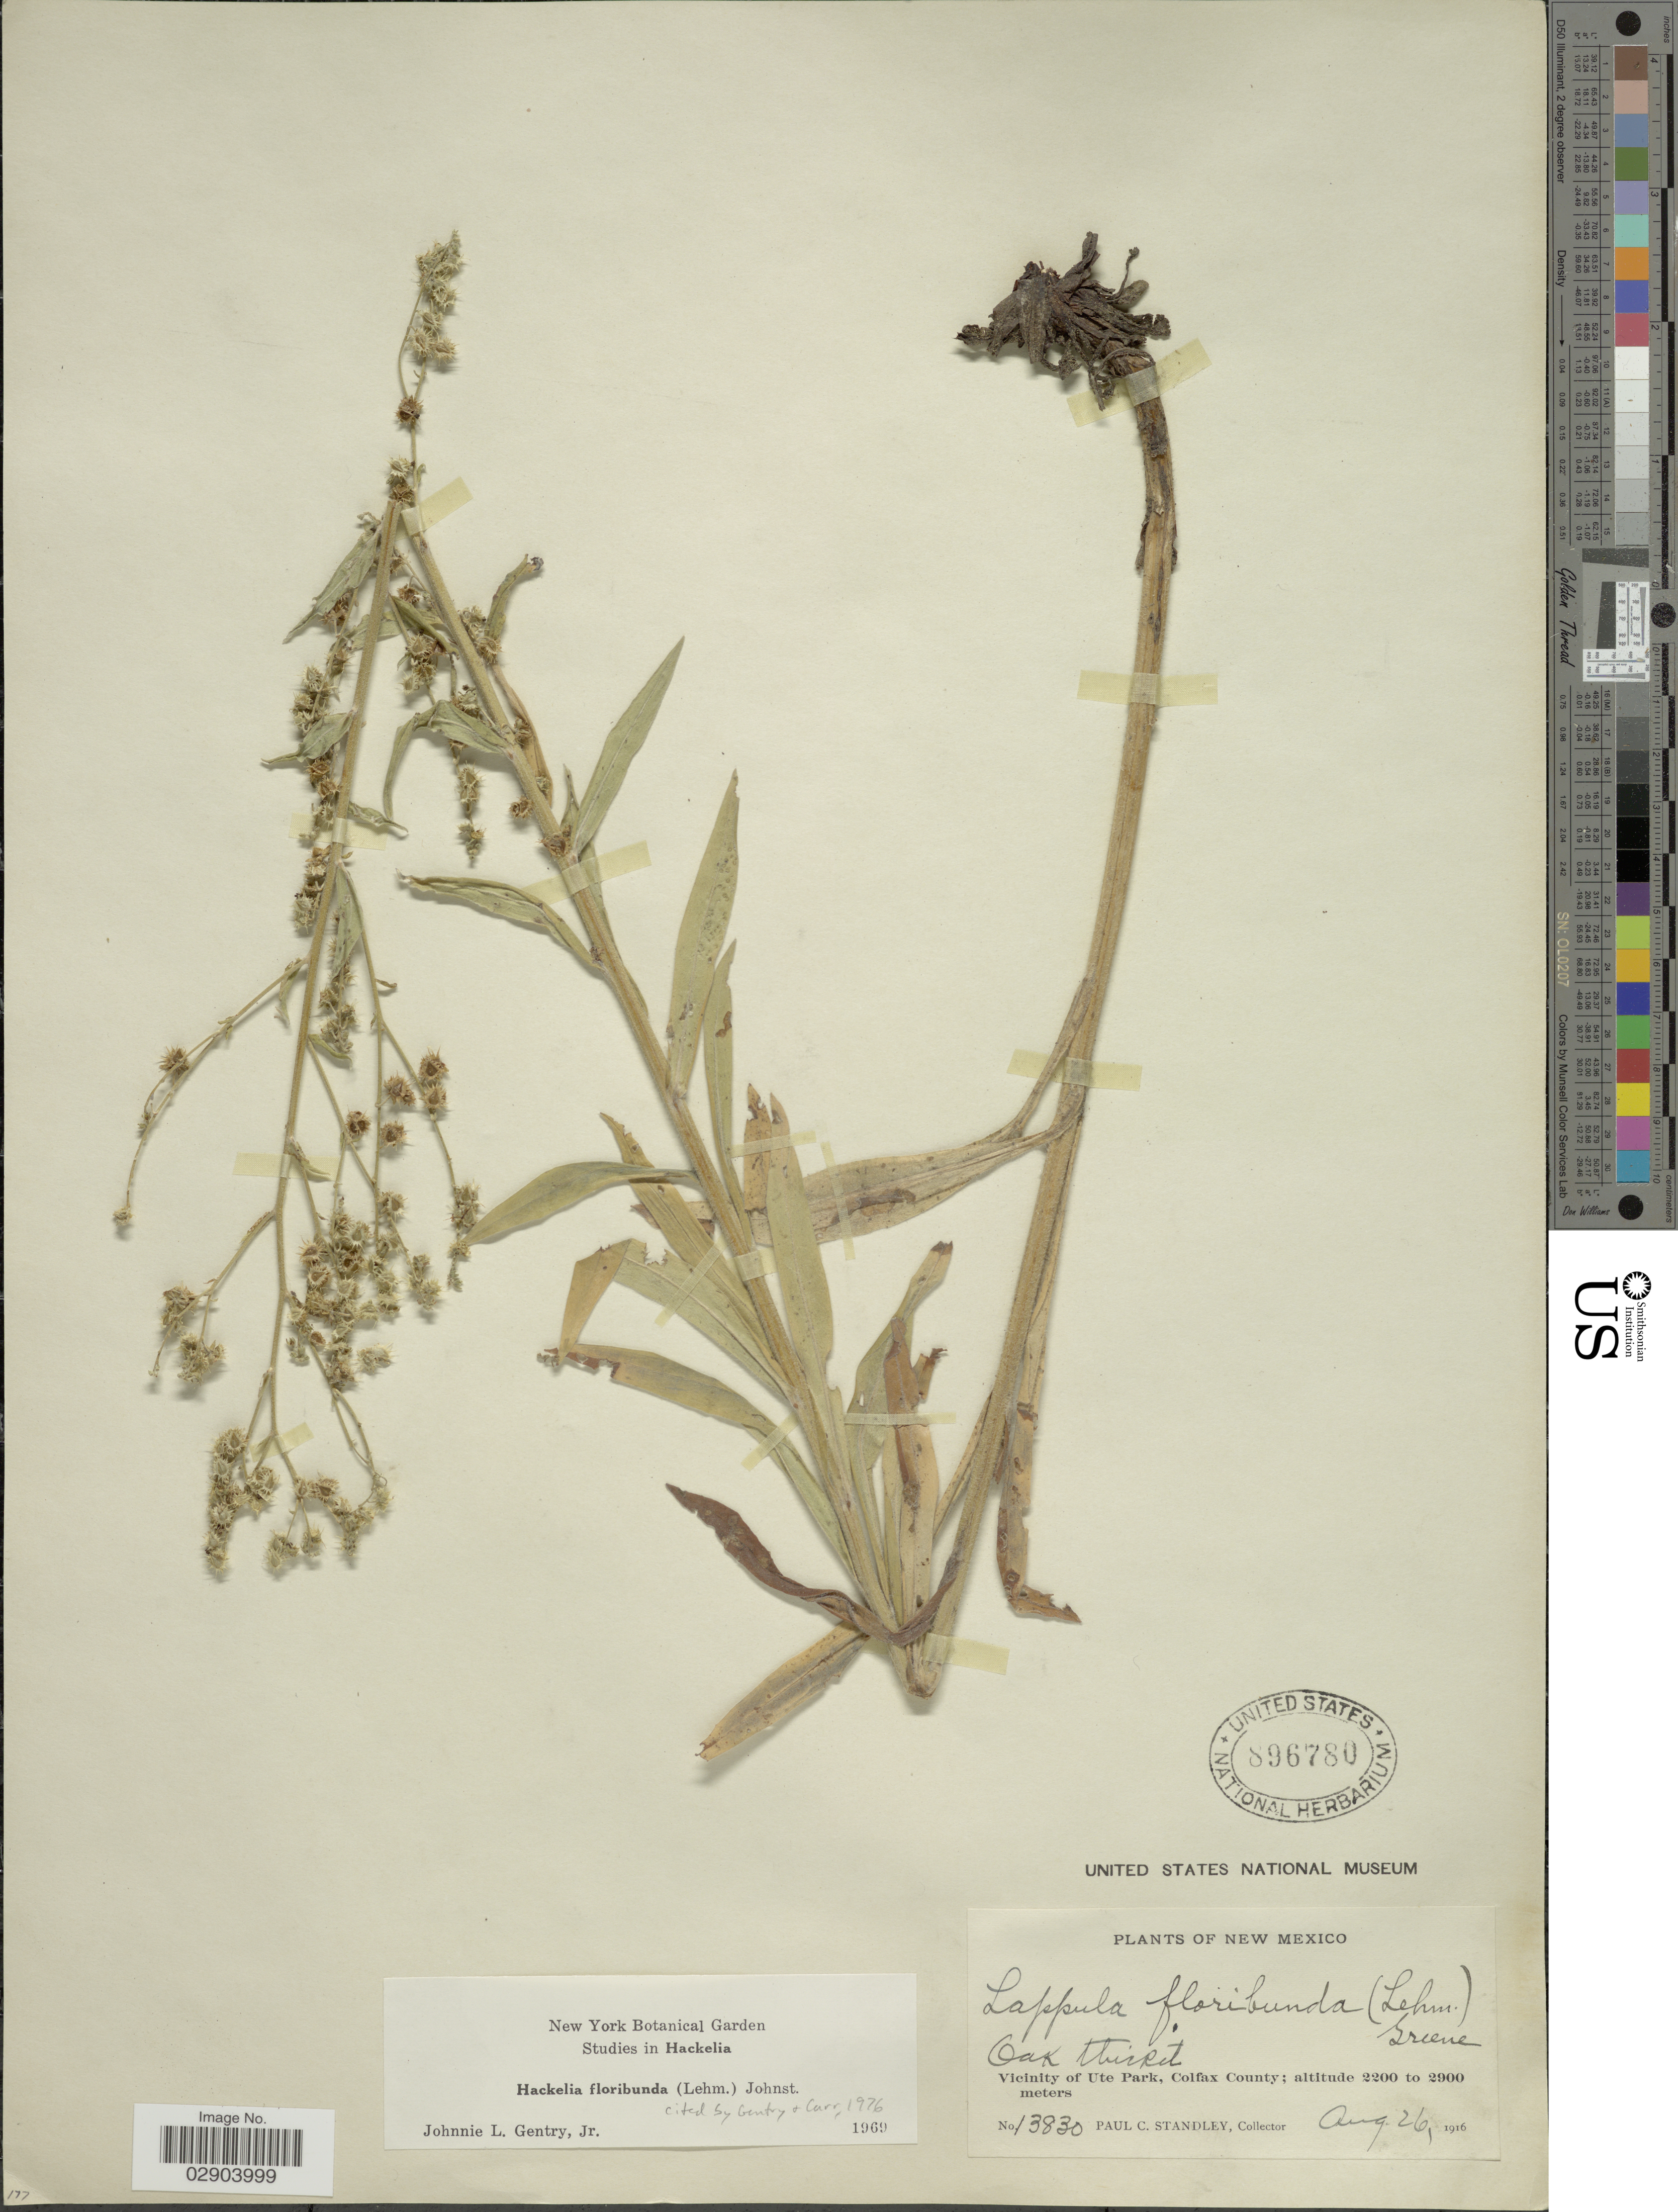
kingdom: Plantae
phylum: Tracheophyta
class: Magnoliopsida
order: Boraginales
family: Boraginaceae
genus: Hackelia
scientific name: Hackelia floribunda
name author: (Lehm.) I.M. Johnst.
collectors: P. C. Standley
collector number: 13830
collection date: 1916-08-26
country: United States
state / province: New Mexico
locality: Oak Thicket. Vicinity of Ute Park, Colfax County.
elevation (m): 2200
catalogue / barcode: US 896780